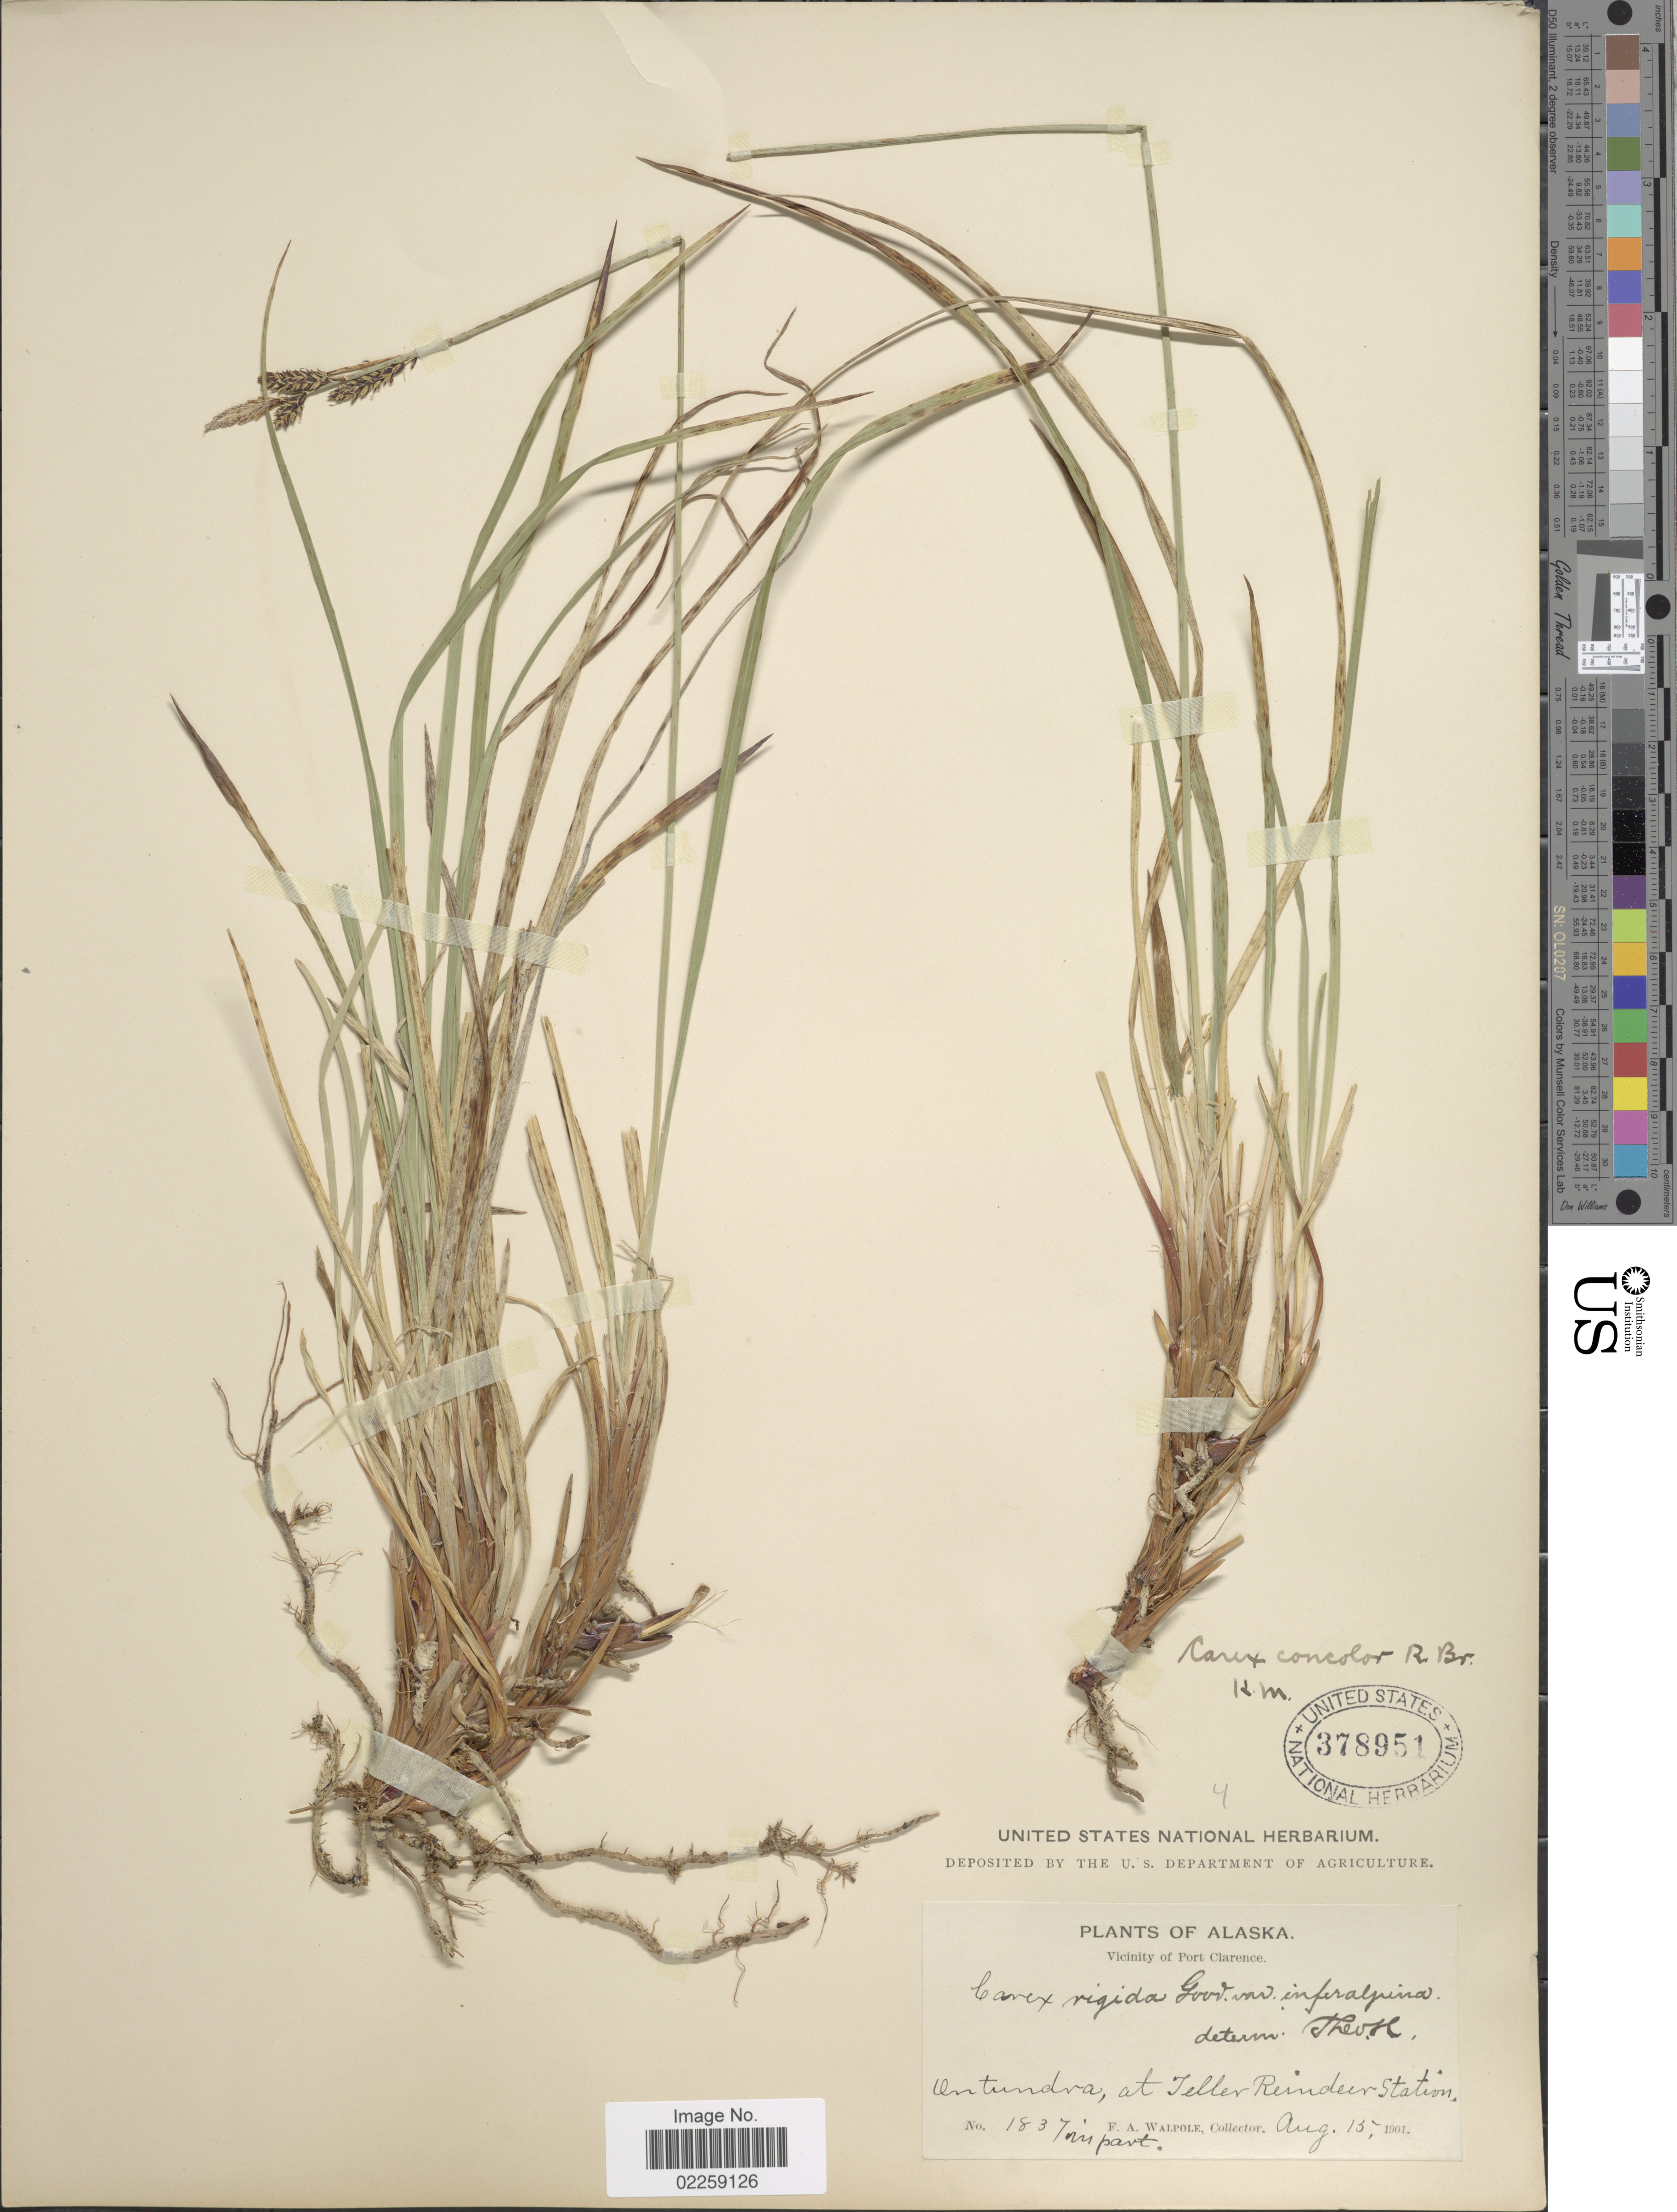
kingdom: Plantae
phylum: Tracheophyta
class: Liliopsida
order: Poales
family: Cyperaceae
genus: Carex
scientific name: Carex bigelowii subsp. lugens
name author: (Holm) T.V. Egorova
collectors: F. Walpole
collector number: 1837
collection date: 1901-08-15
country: United States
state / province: Alaska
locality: Vicinity of Port Clarence. On tundra at Teller Reindeer Station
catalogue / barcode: US 378951